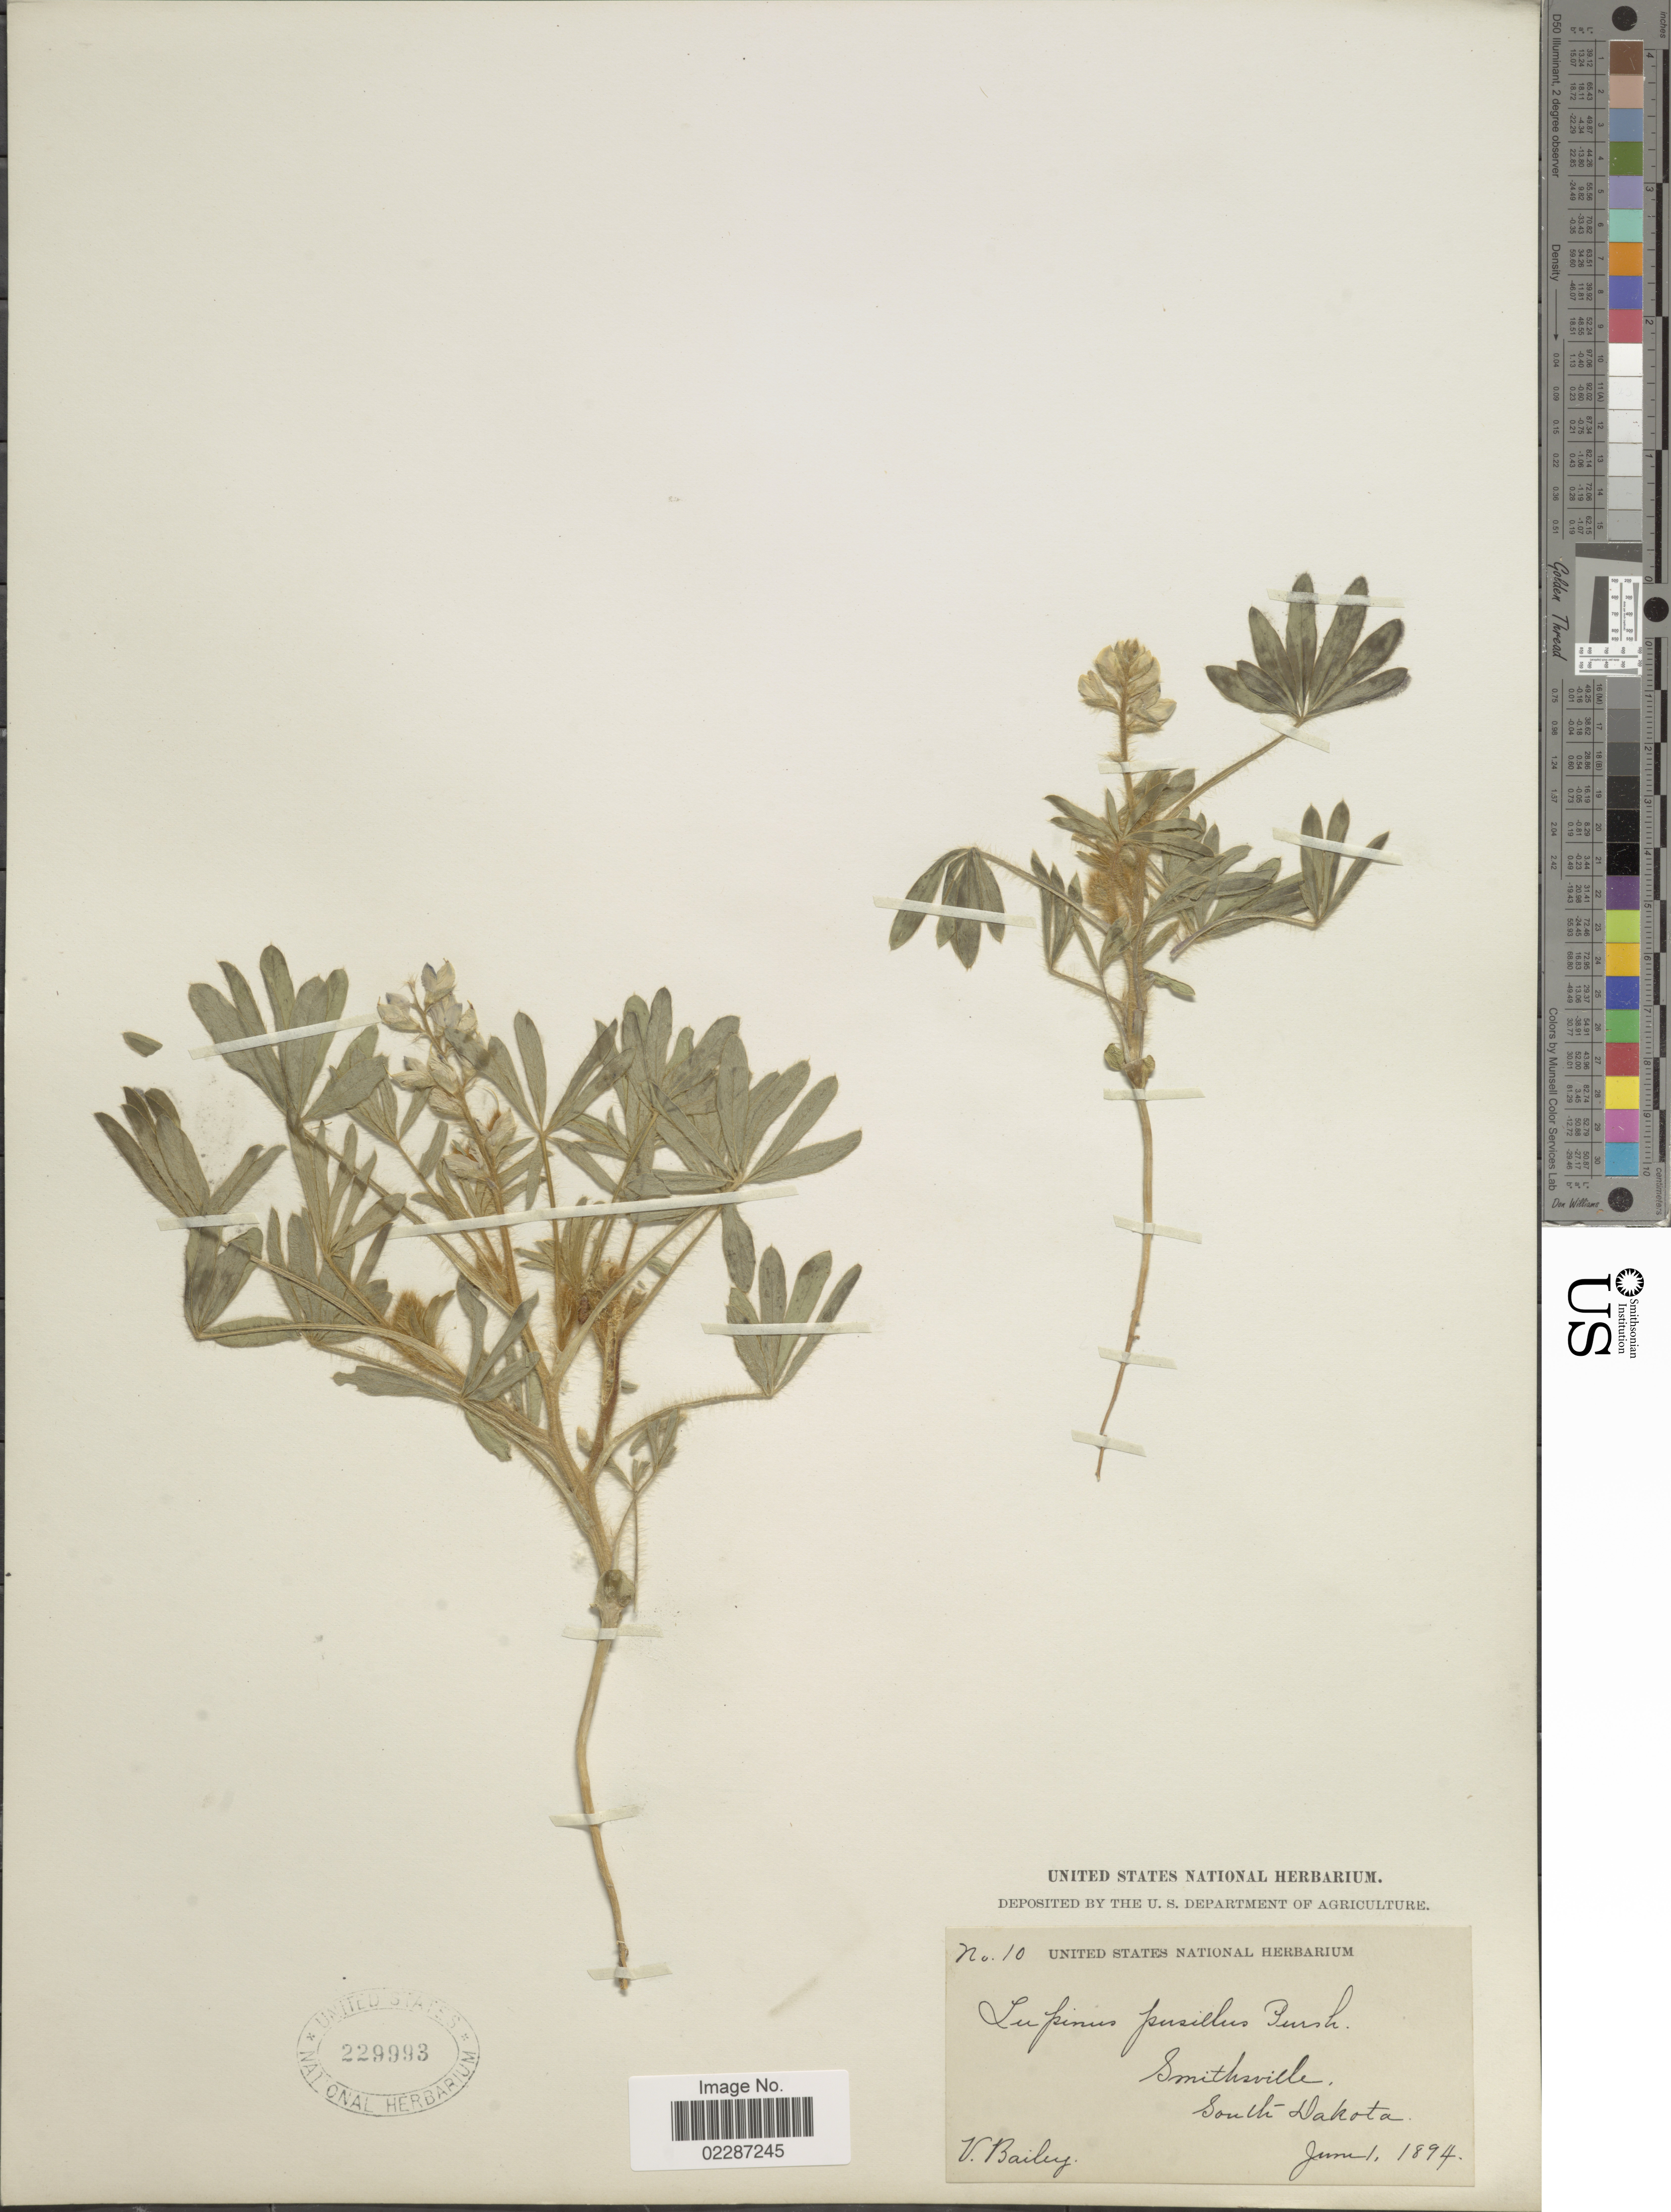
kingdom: Plantae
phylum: Tracheophyta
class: Magnoliopsida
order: Fabales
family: Fabaceae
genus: Lupinus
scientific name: Lupinus pusillus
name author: Pursh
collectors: V. L. Bailey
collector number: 10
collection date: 1894-06-01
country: United States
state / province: South Dakota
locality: Smithsville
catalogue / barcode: US 229993